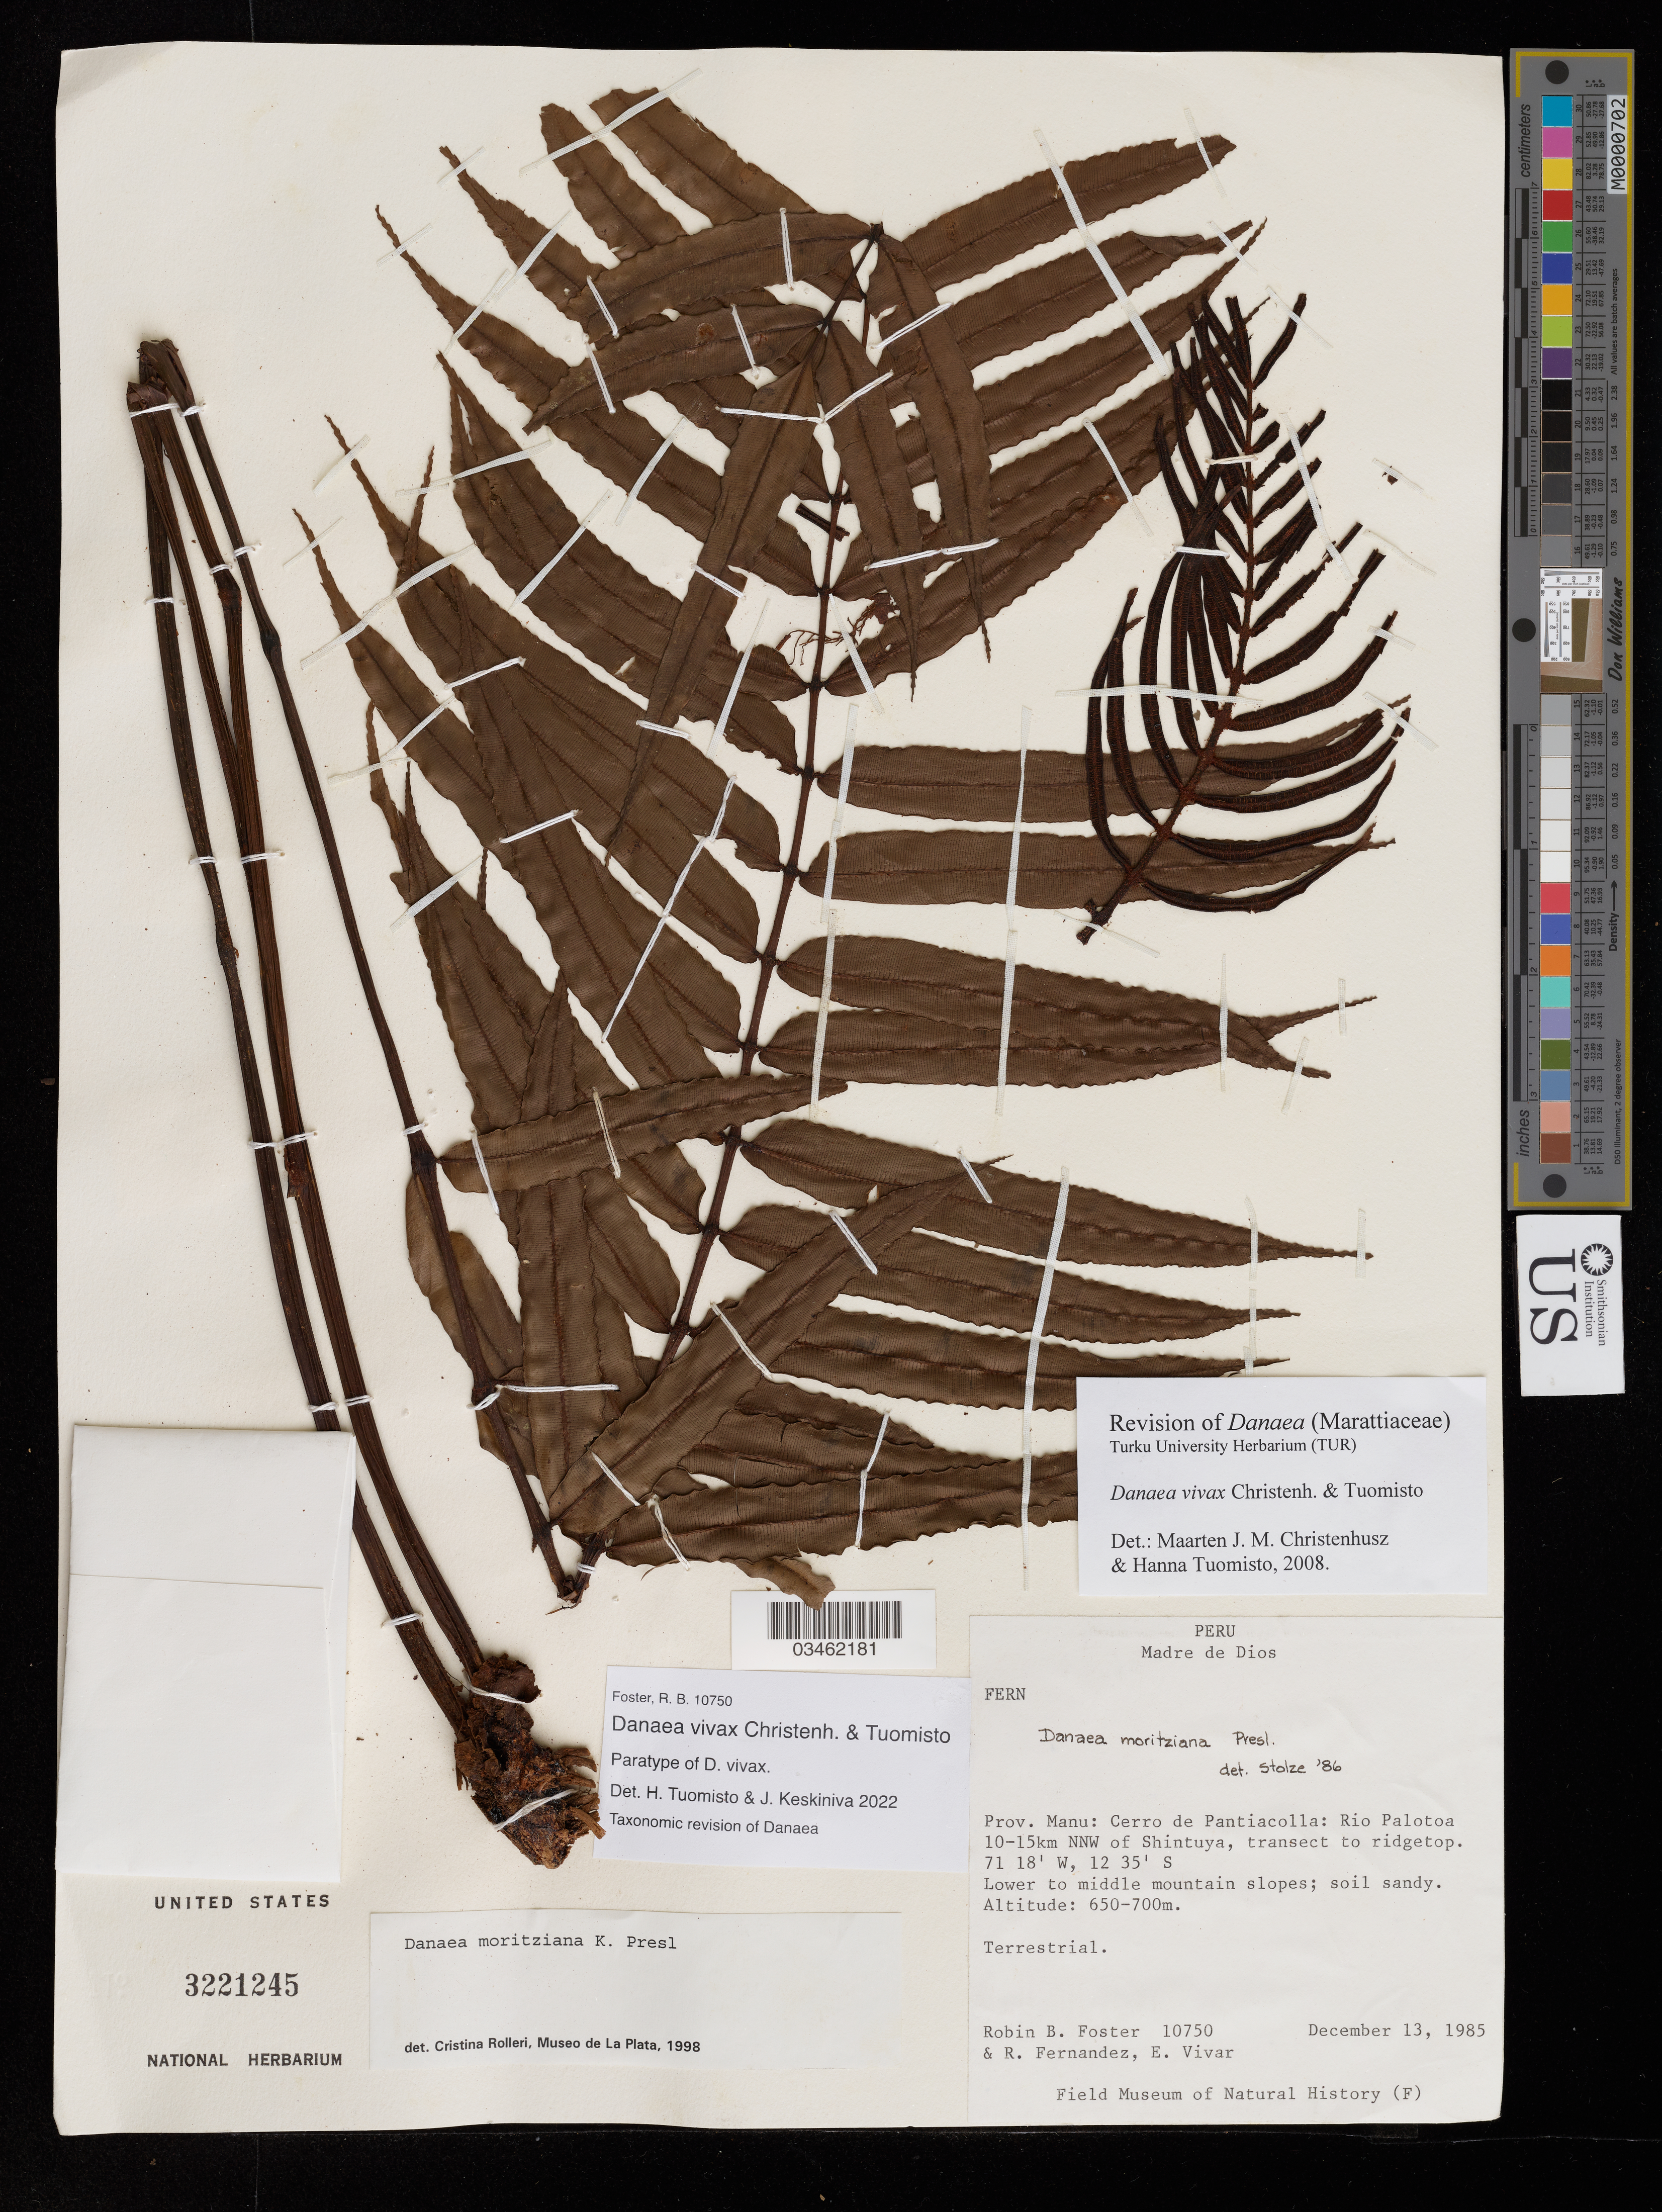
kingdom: Plantae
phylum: Tracheophyta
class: Polypodiopsida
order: Marattiales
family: Marattiaceae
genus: Danaea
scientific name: Danaea vivax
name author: Christenh. & Tuomisto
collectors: R. B. Foster, R. Fernández & E. Vivar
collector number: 10750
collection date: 1985-12-13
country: Peru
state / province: Madre de Dios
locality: Prov. Manu: Cerro de Pantiacolla: Rio Palotoa 10-15km NNW of Shintuya, transect to ridgetop. Lower to middle mountain slopes.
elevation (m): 650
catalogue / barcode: US 3221245